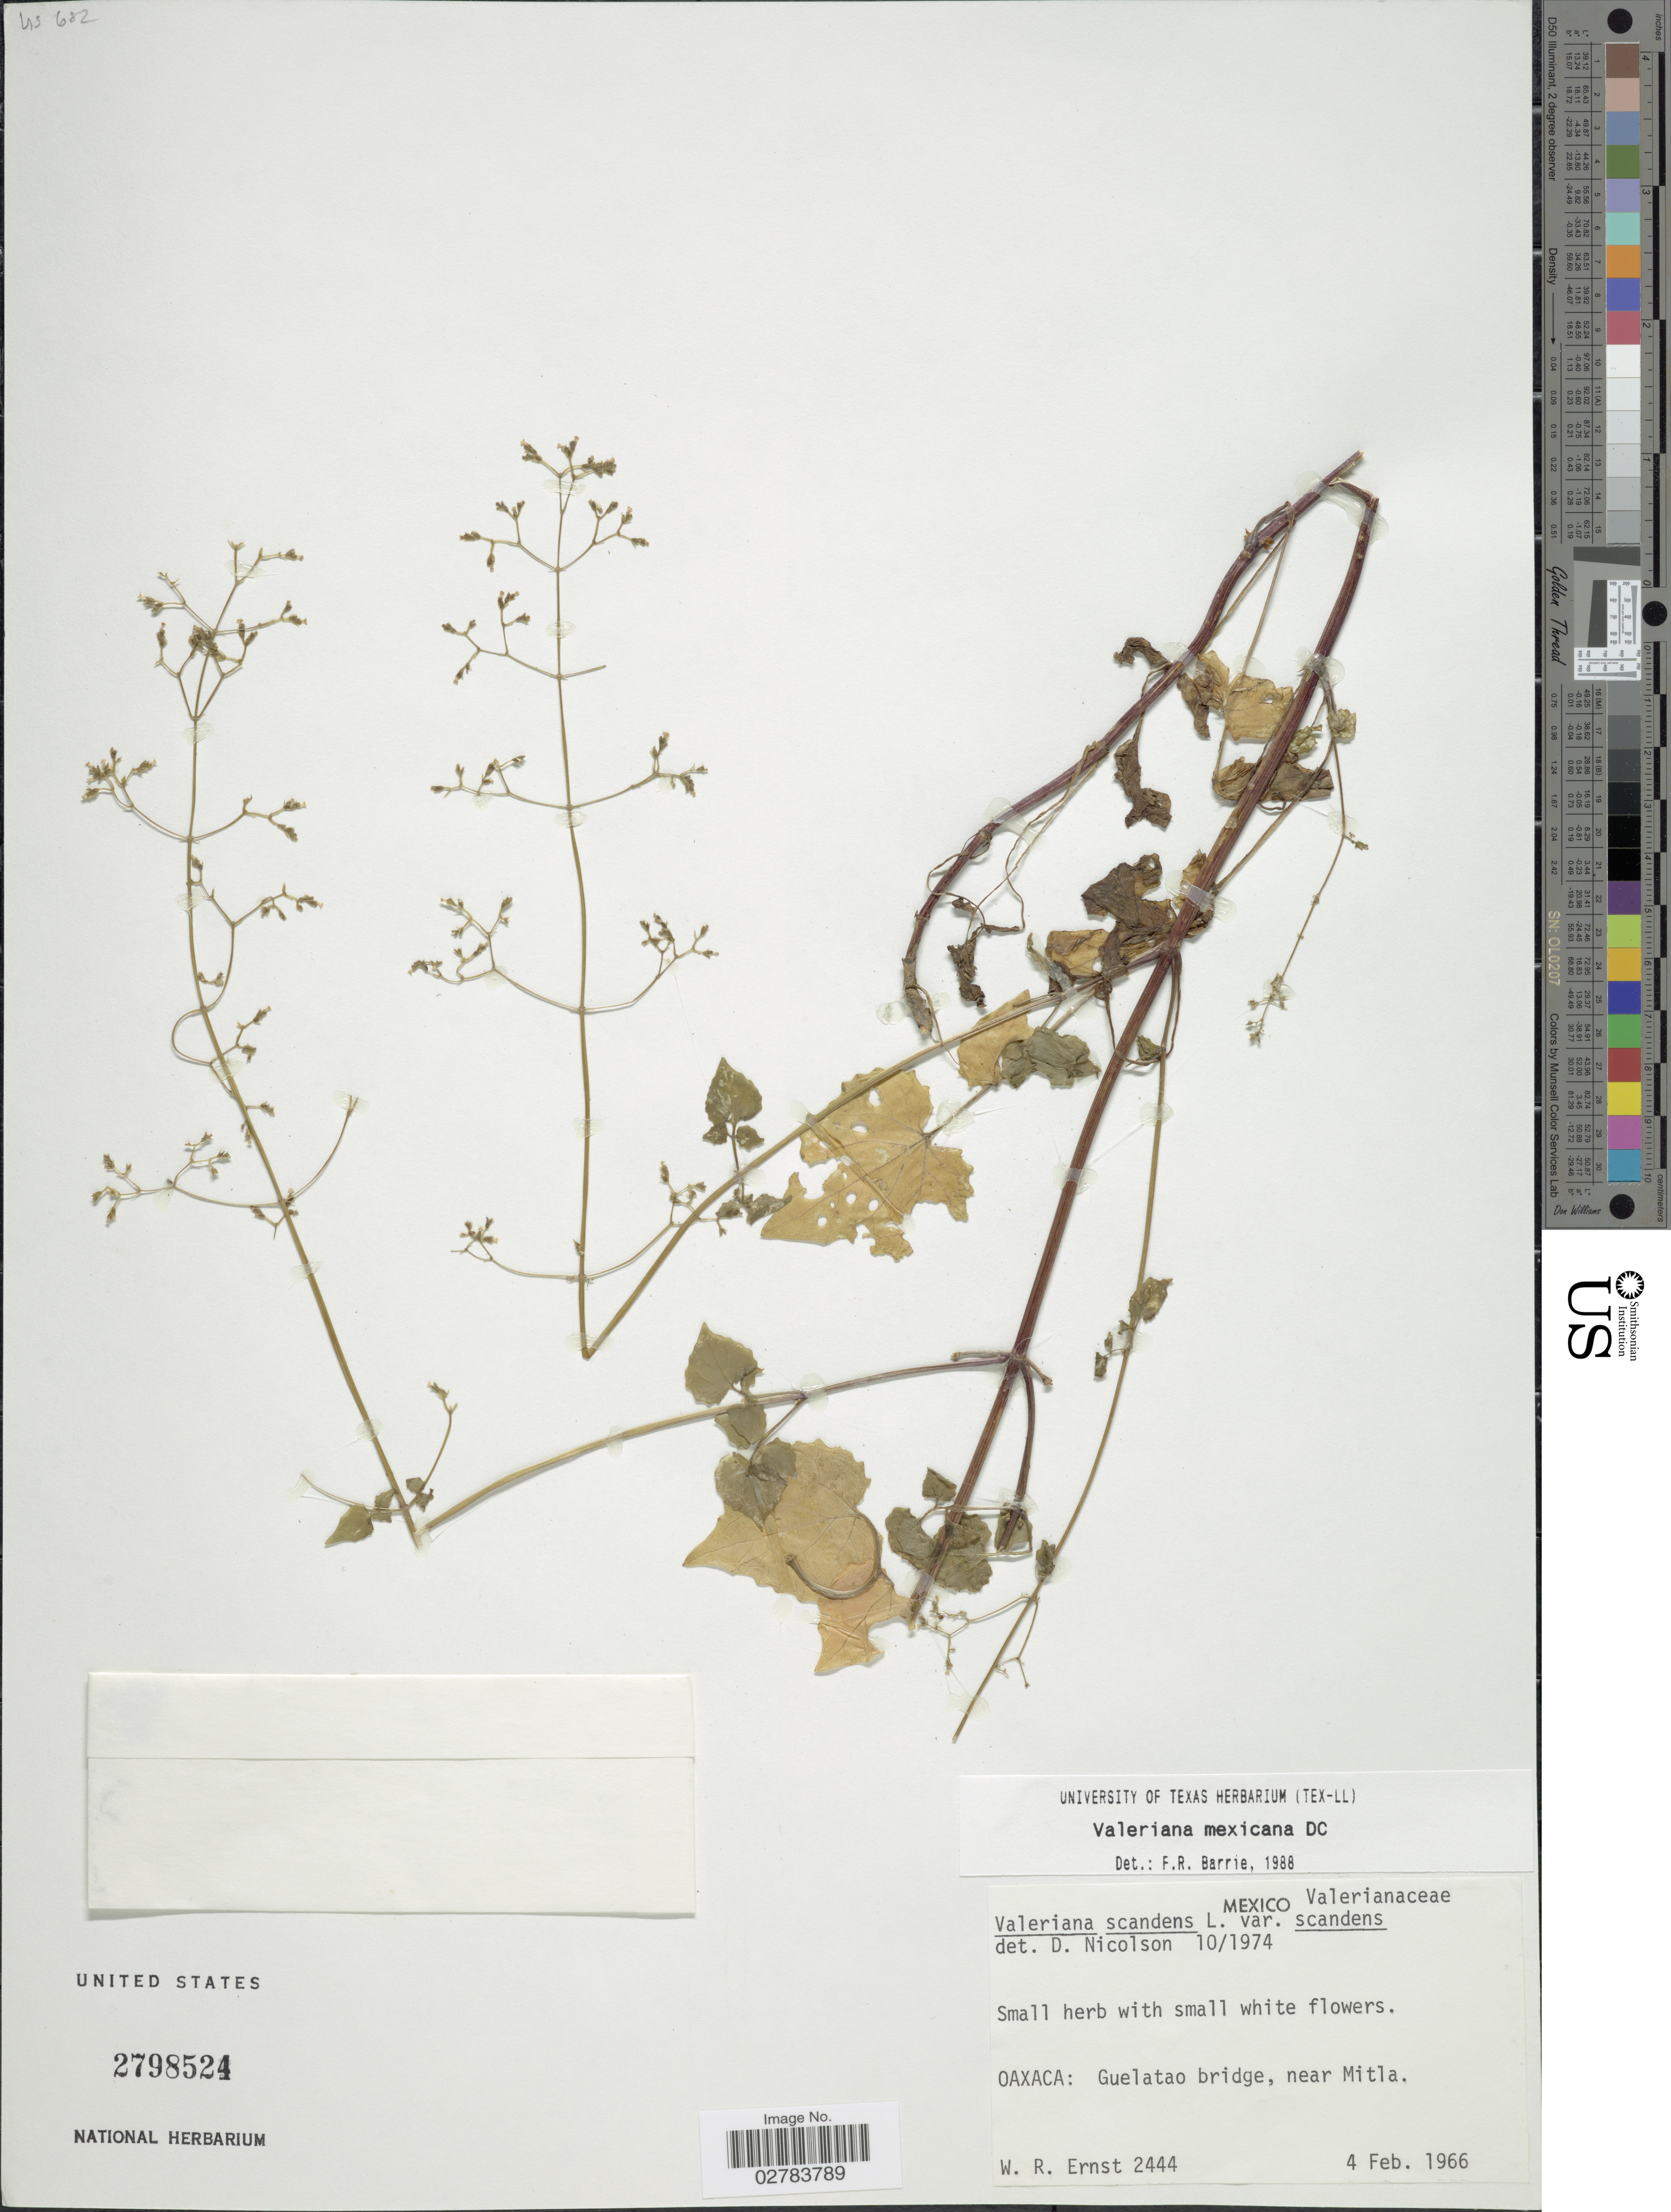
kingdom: Plantae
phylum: Tracheophyta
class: Magnoliopsida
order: Dipsacales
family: Caprifoliaceae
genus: Valeriana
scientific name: Valeriana mexicana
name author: DC.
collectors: W. R. Ernst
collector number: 2444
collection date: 1966-02-04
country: Mexico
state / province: Oaxaca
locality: Guelatao bridge, near Mitla.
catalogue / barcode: US 2798524